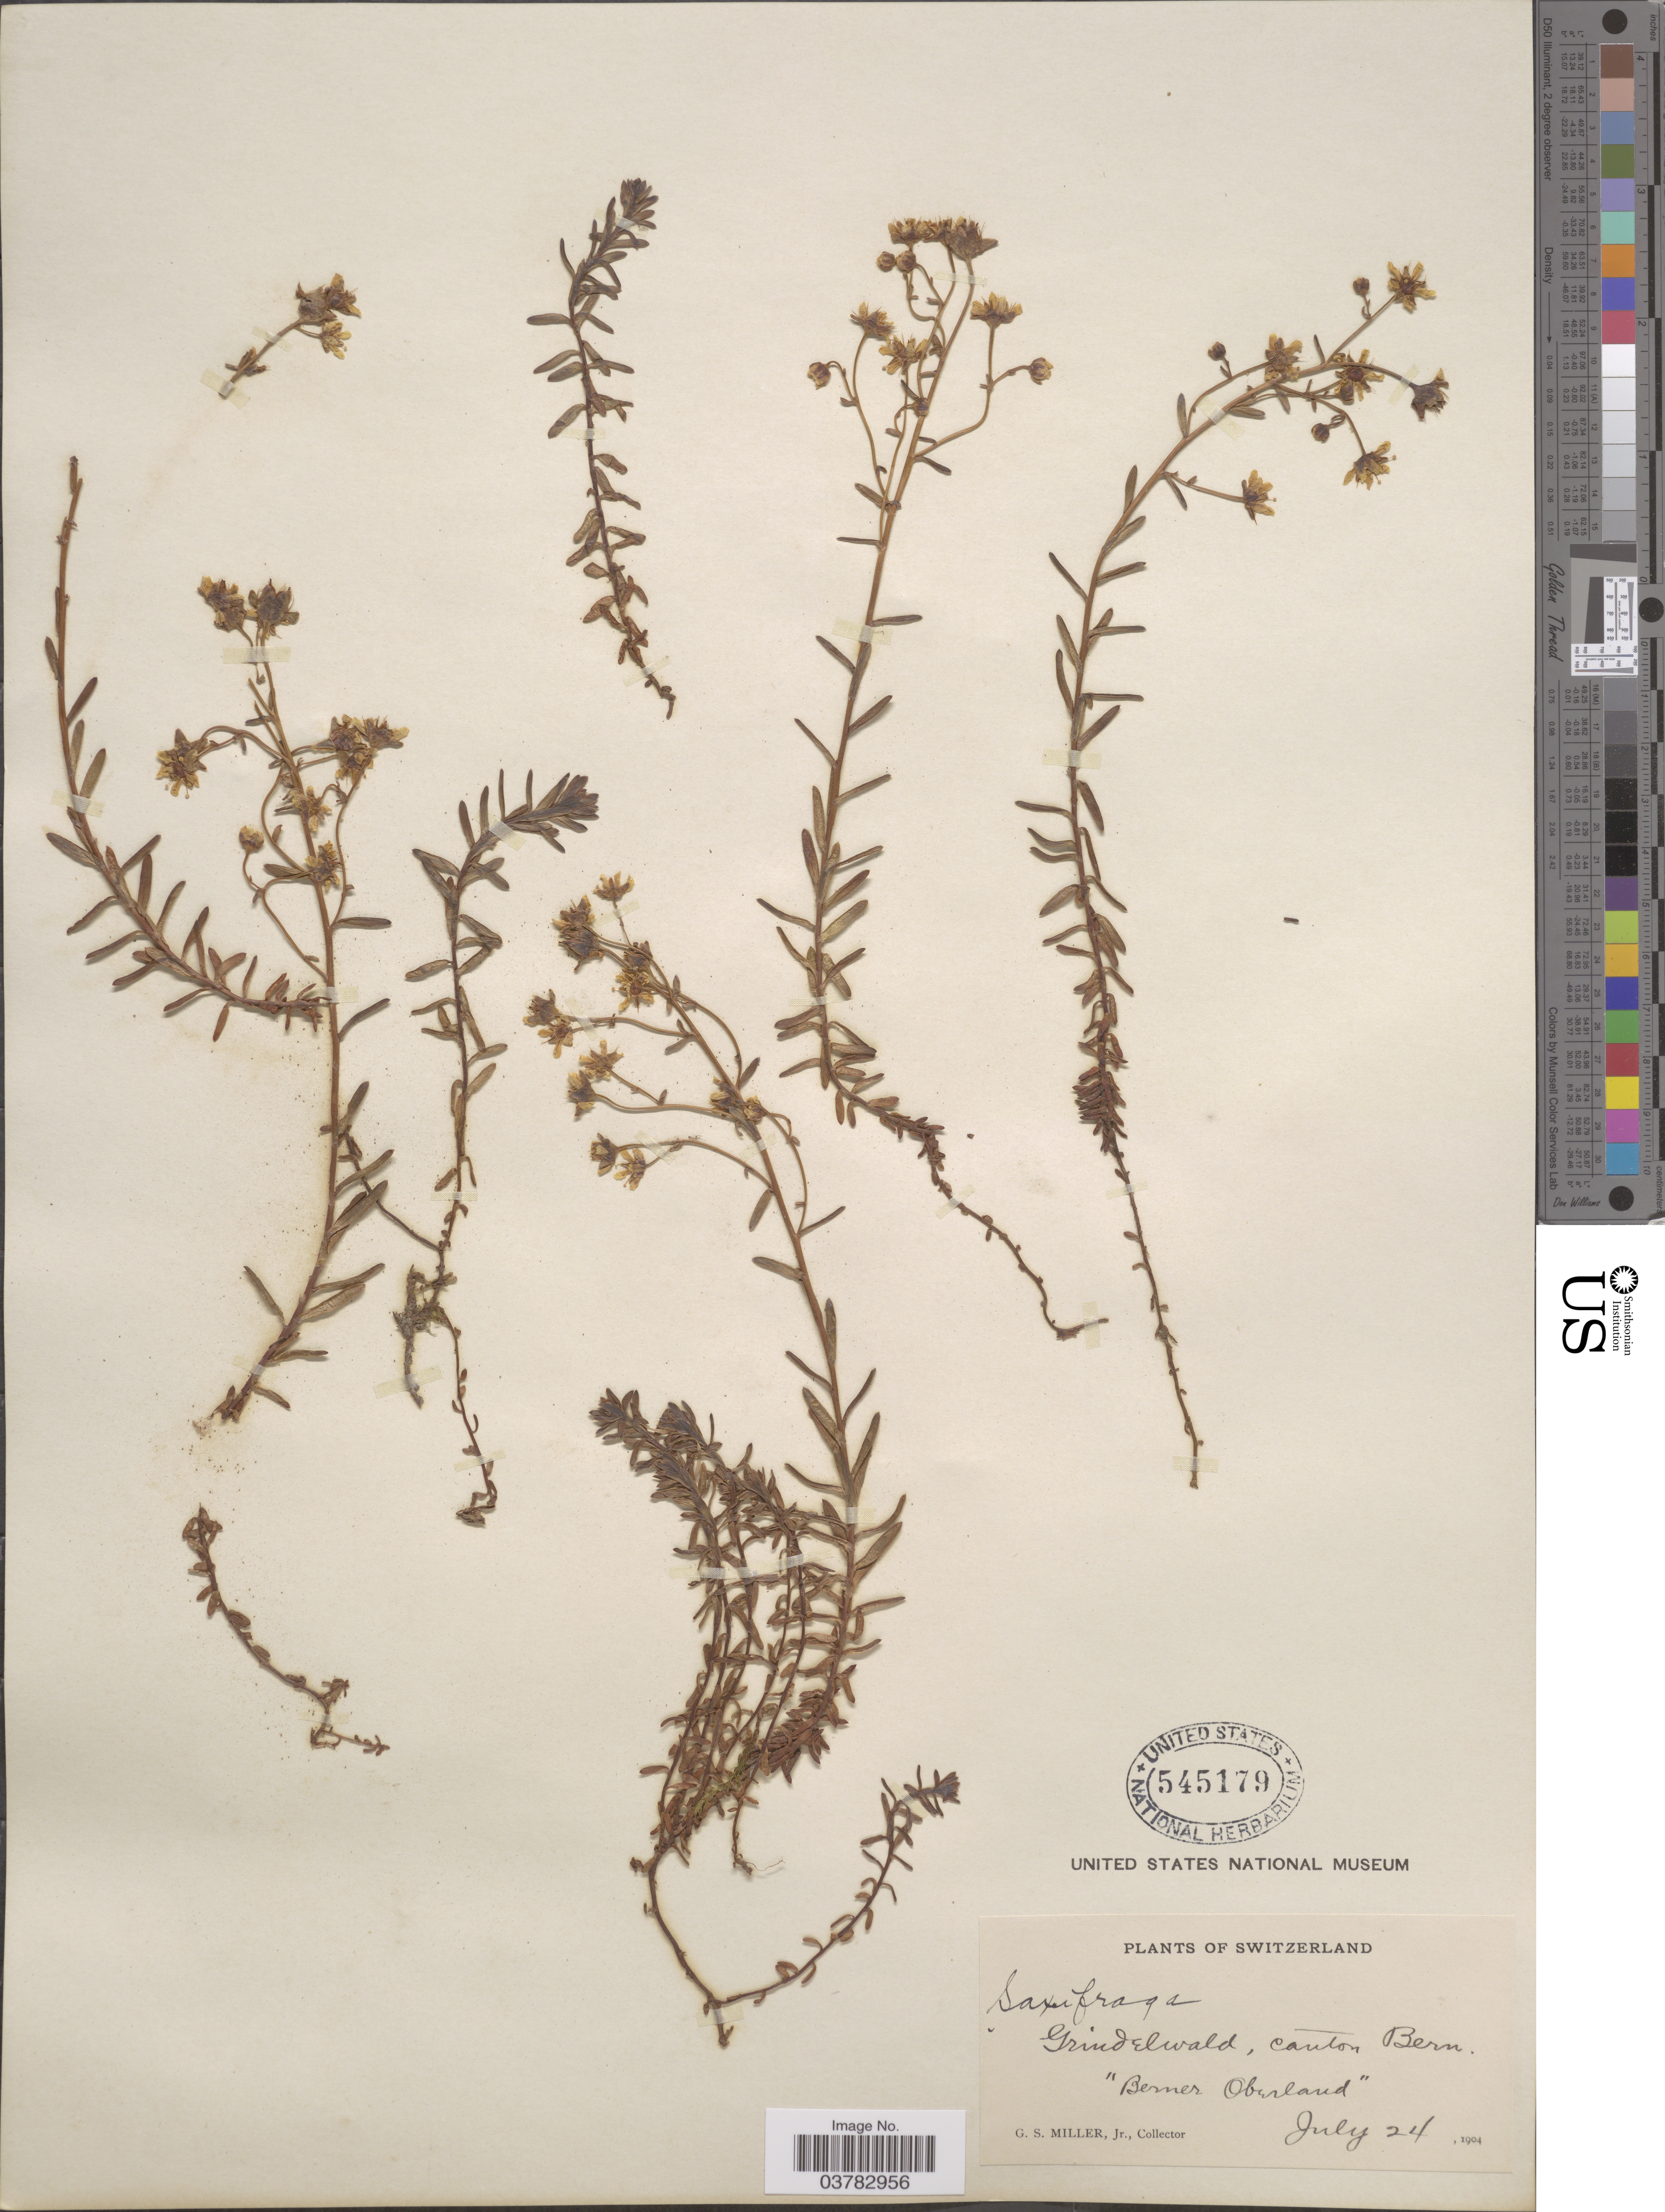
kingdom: Plantae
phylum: Tracheophyta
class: Magnoliopsida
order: Saxifragales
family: Saxifragaceae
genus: Saxifraga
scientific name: Saxifraga sp.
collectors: G. S. Miller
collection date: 1904-07-24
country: Switzerland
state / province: Bern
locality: Grindelwald, canton Bern. "Berner Oberland".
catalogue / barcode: US 545179